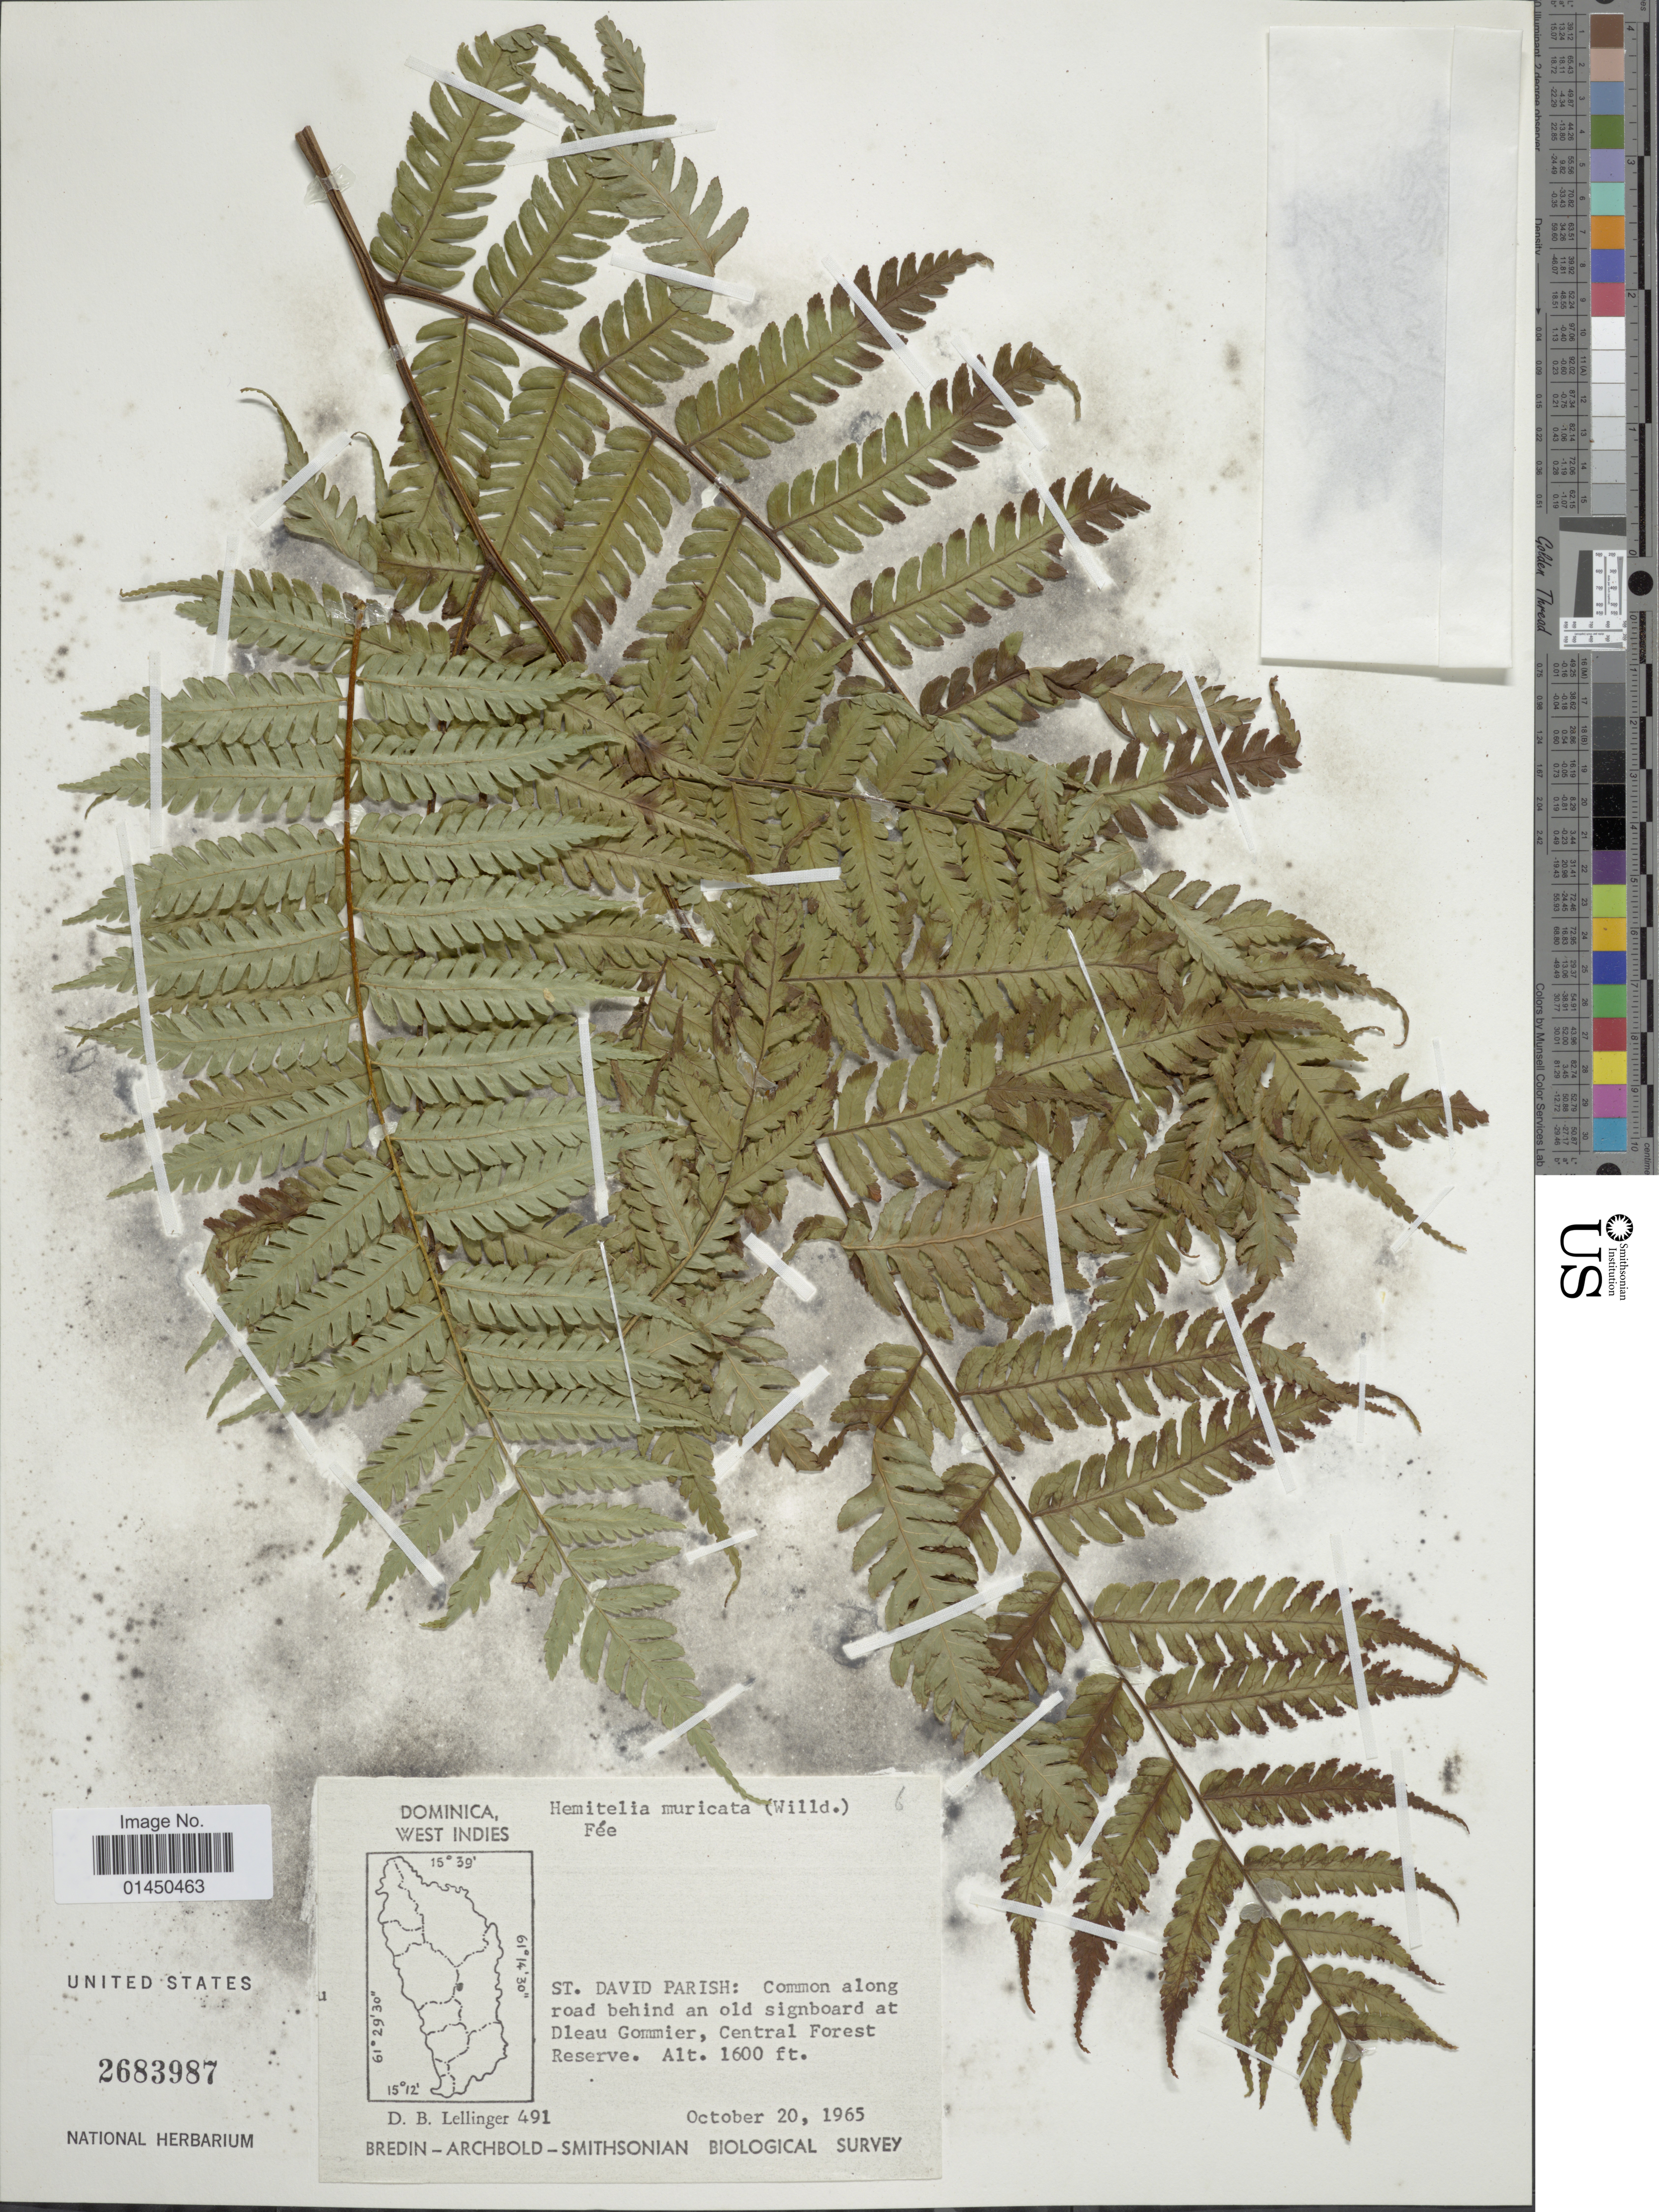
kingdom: Plantae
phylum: Tracheophyta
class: Polypodiopsida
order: Cyatheales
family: Cyatheaceae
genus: Cyathea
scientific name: Cyathea muricata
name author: (Willd.) Fée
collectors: D. B. Lellinger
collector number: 491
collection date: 1965-10-20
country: Dominica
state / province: St. David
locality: Common along road behind an old signboard at Dleau Gommier, Central Forest Reserve.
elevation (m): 488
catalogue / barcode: US 2683987